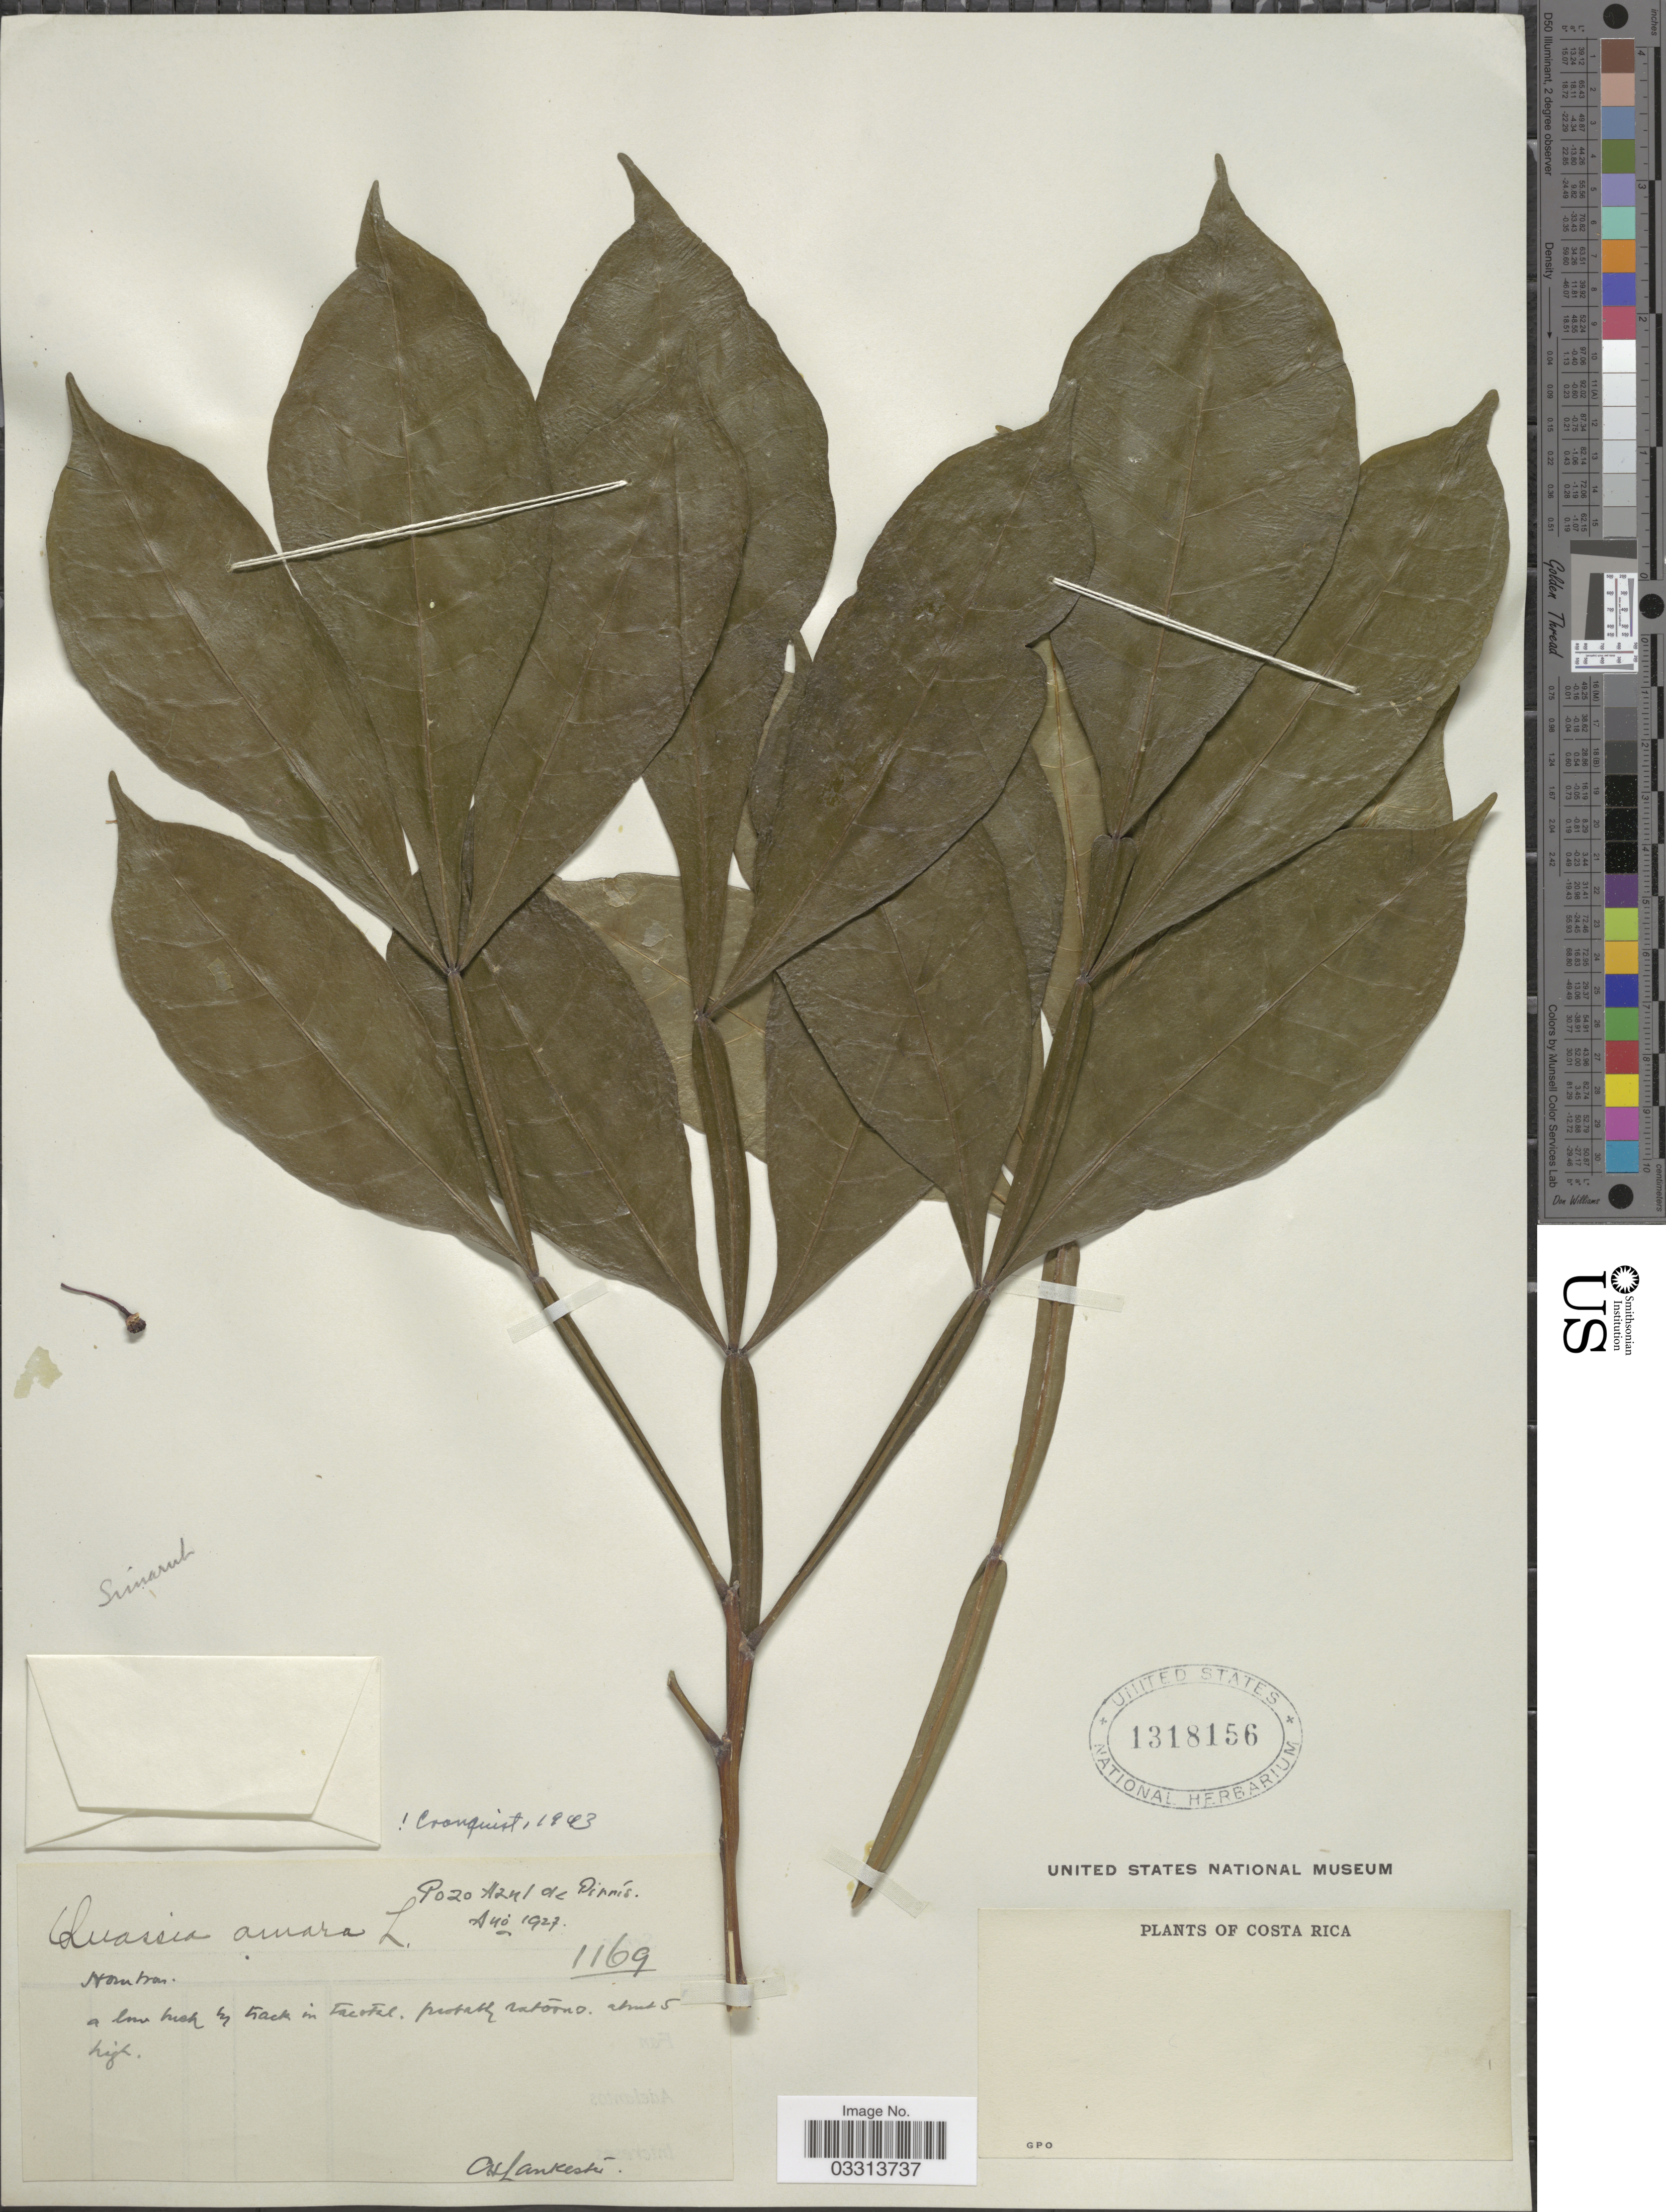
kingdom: Plantae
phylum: Tracheophyta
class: Magnoliopsida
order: Sapindales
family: Simaroubaceae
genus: Quassia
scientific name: Quassia amara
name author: L.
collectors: A. Lankester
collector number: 1169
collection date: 1927-08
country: Costa Rica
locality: Pozo Azul de Pirrís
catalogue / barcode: US 1318156